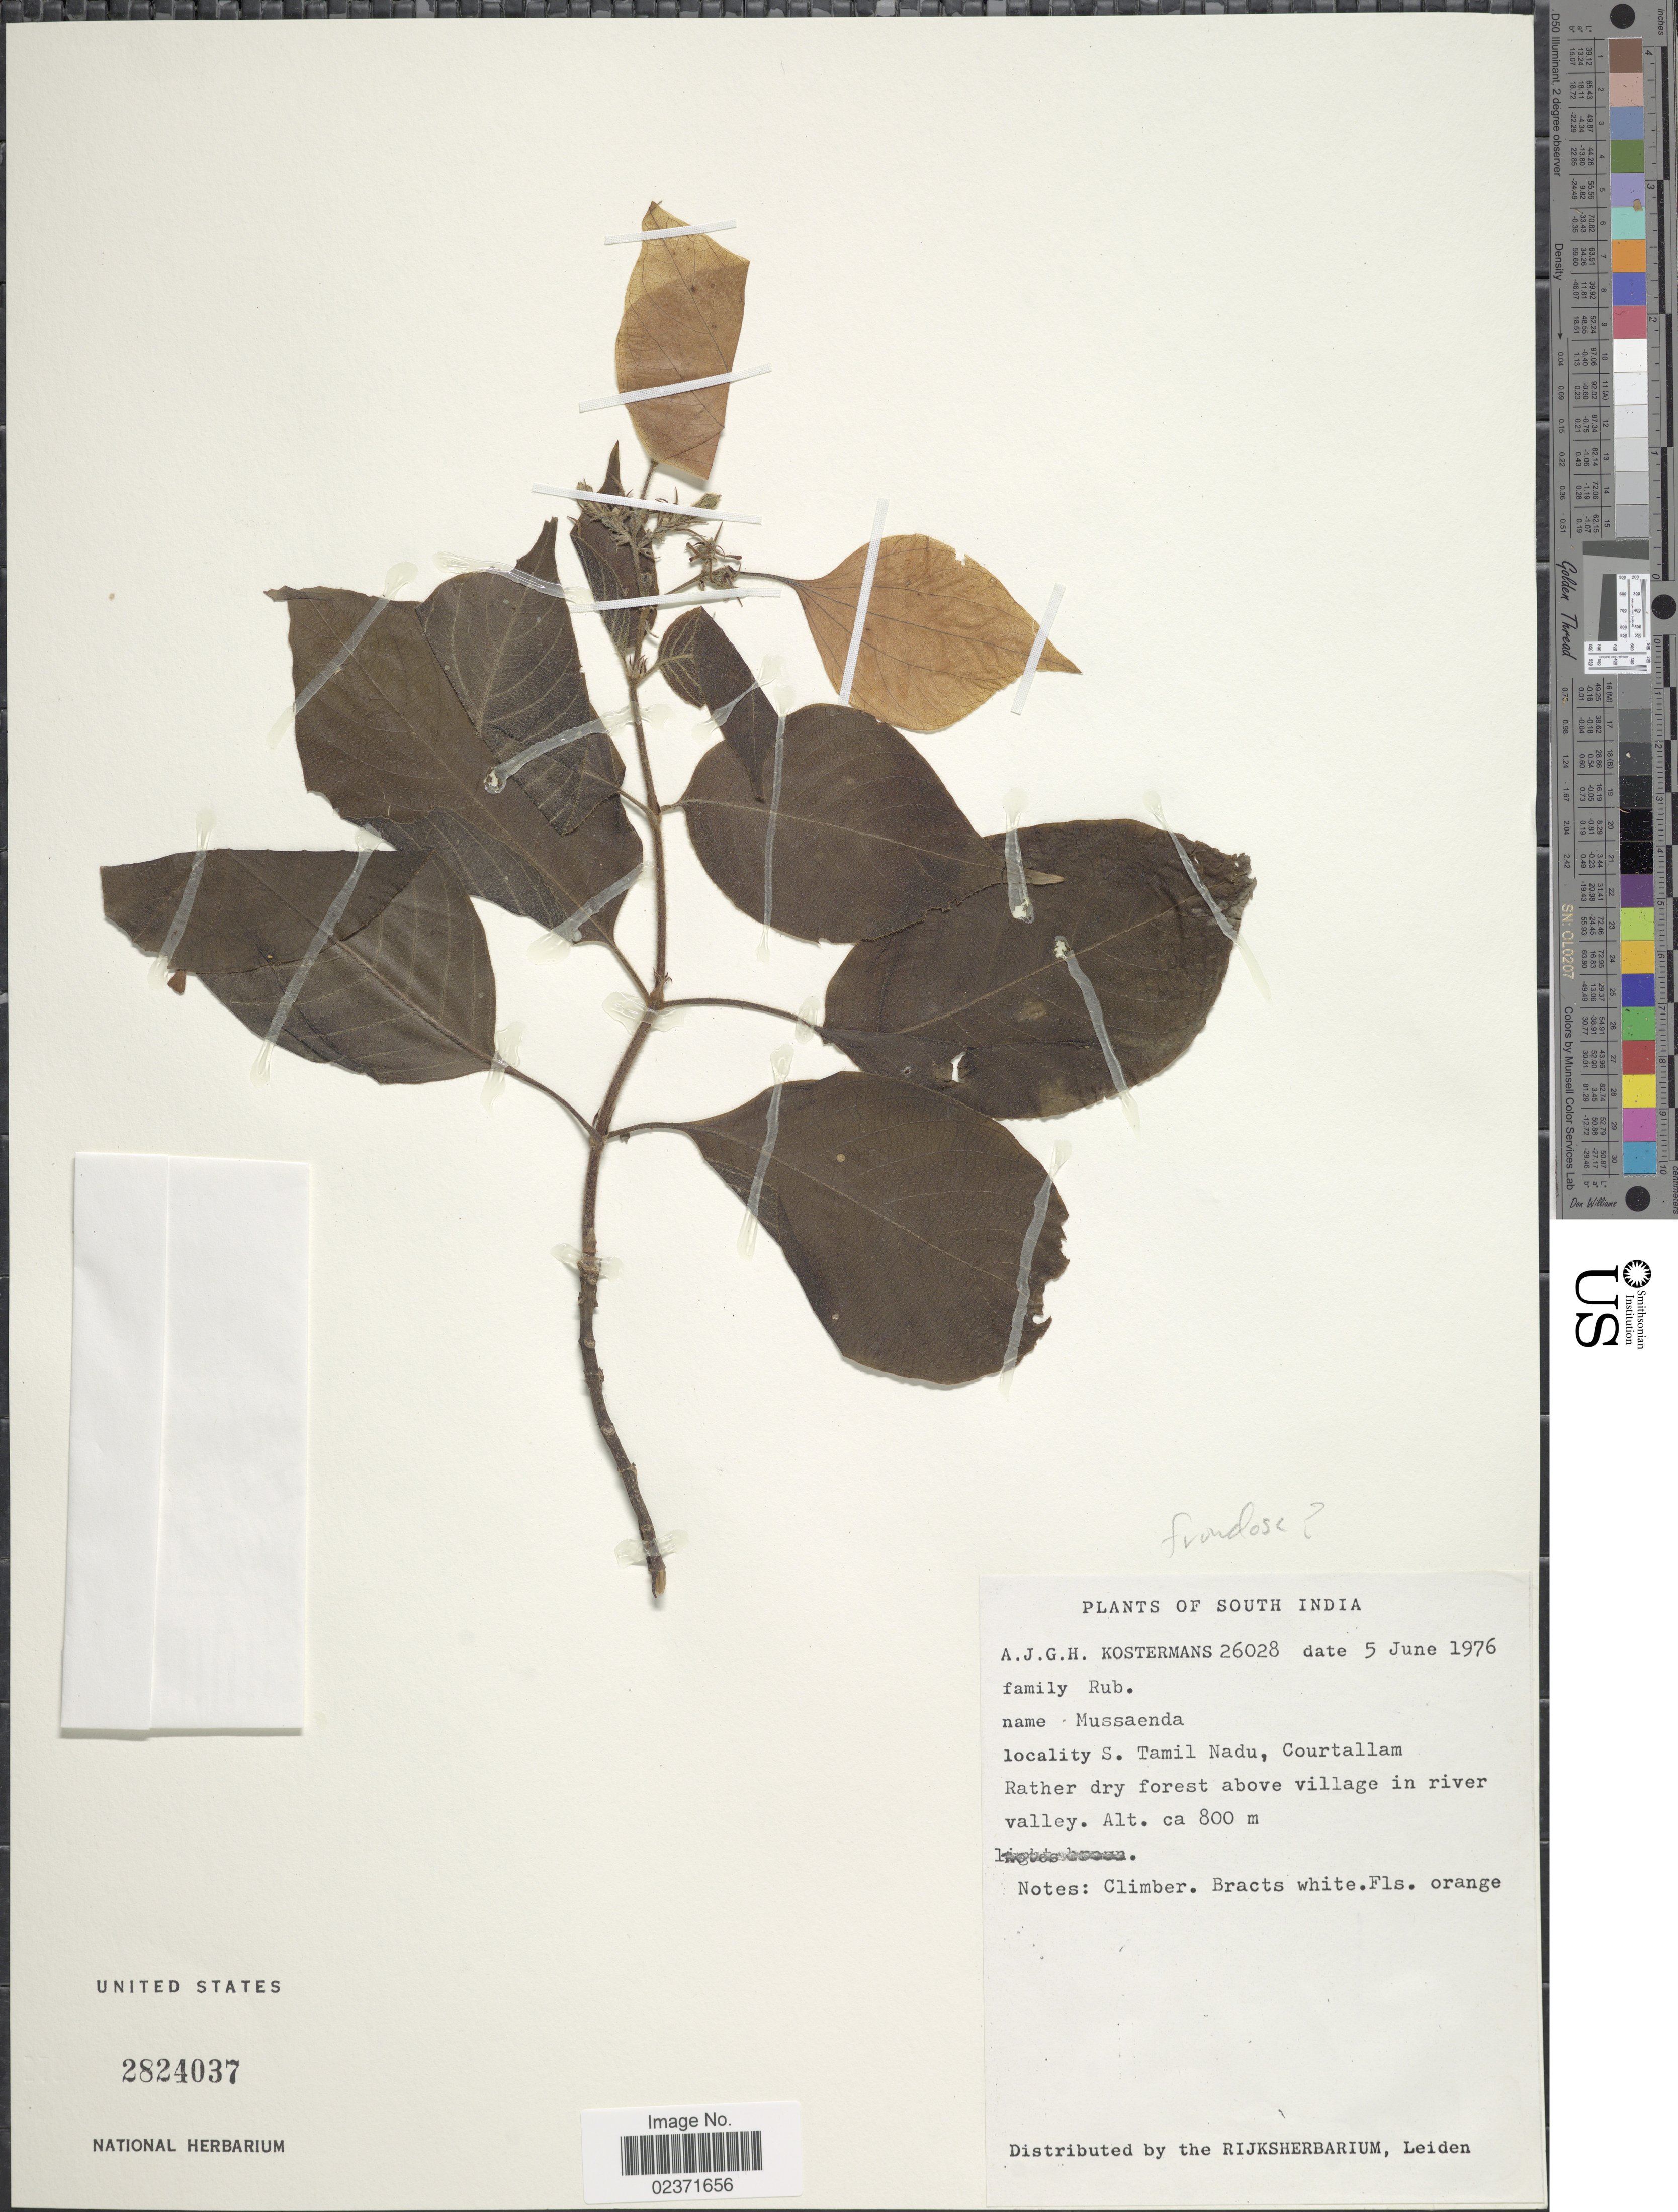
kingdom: Plantae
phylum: Tracheophyta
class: Magnoliopsida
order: Gentianales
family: Rubiaceae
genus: Mussaenda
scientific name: Mussaenda sp.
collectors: A. J. G. Kostermans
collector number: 26028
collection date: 1976-06-05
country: India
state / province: Tamil Nadu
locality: South India. S. Tamil Nadu, Courtallam Rather dry forest above village in river valley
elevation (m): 800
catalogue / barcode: US 2824037